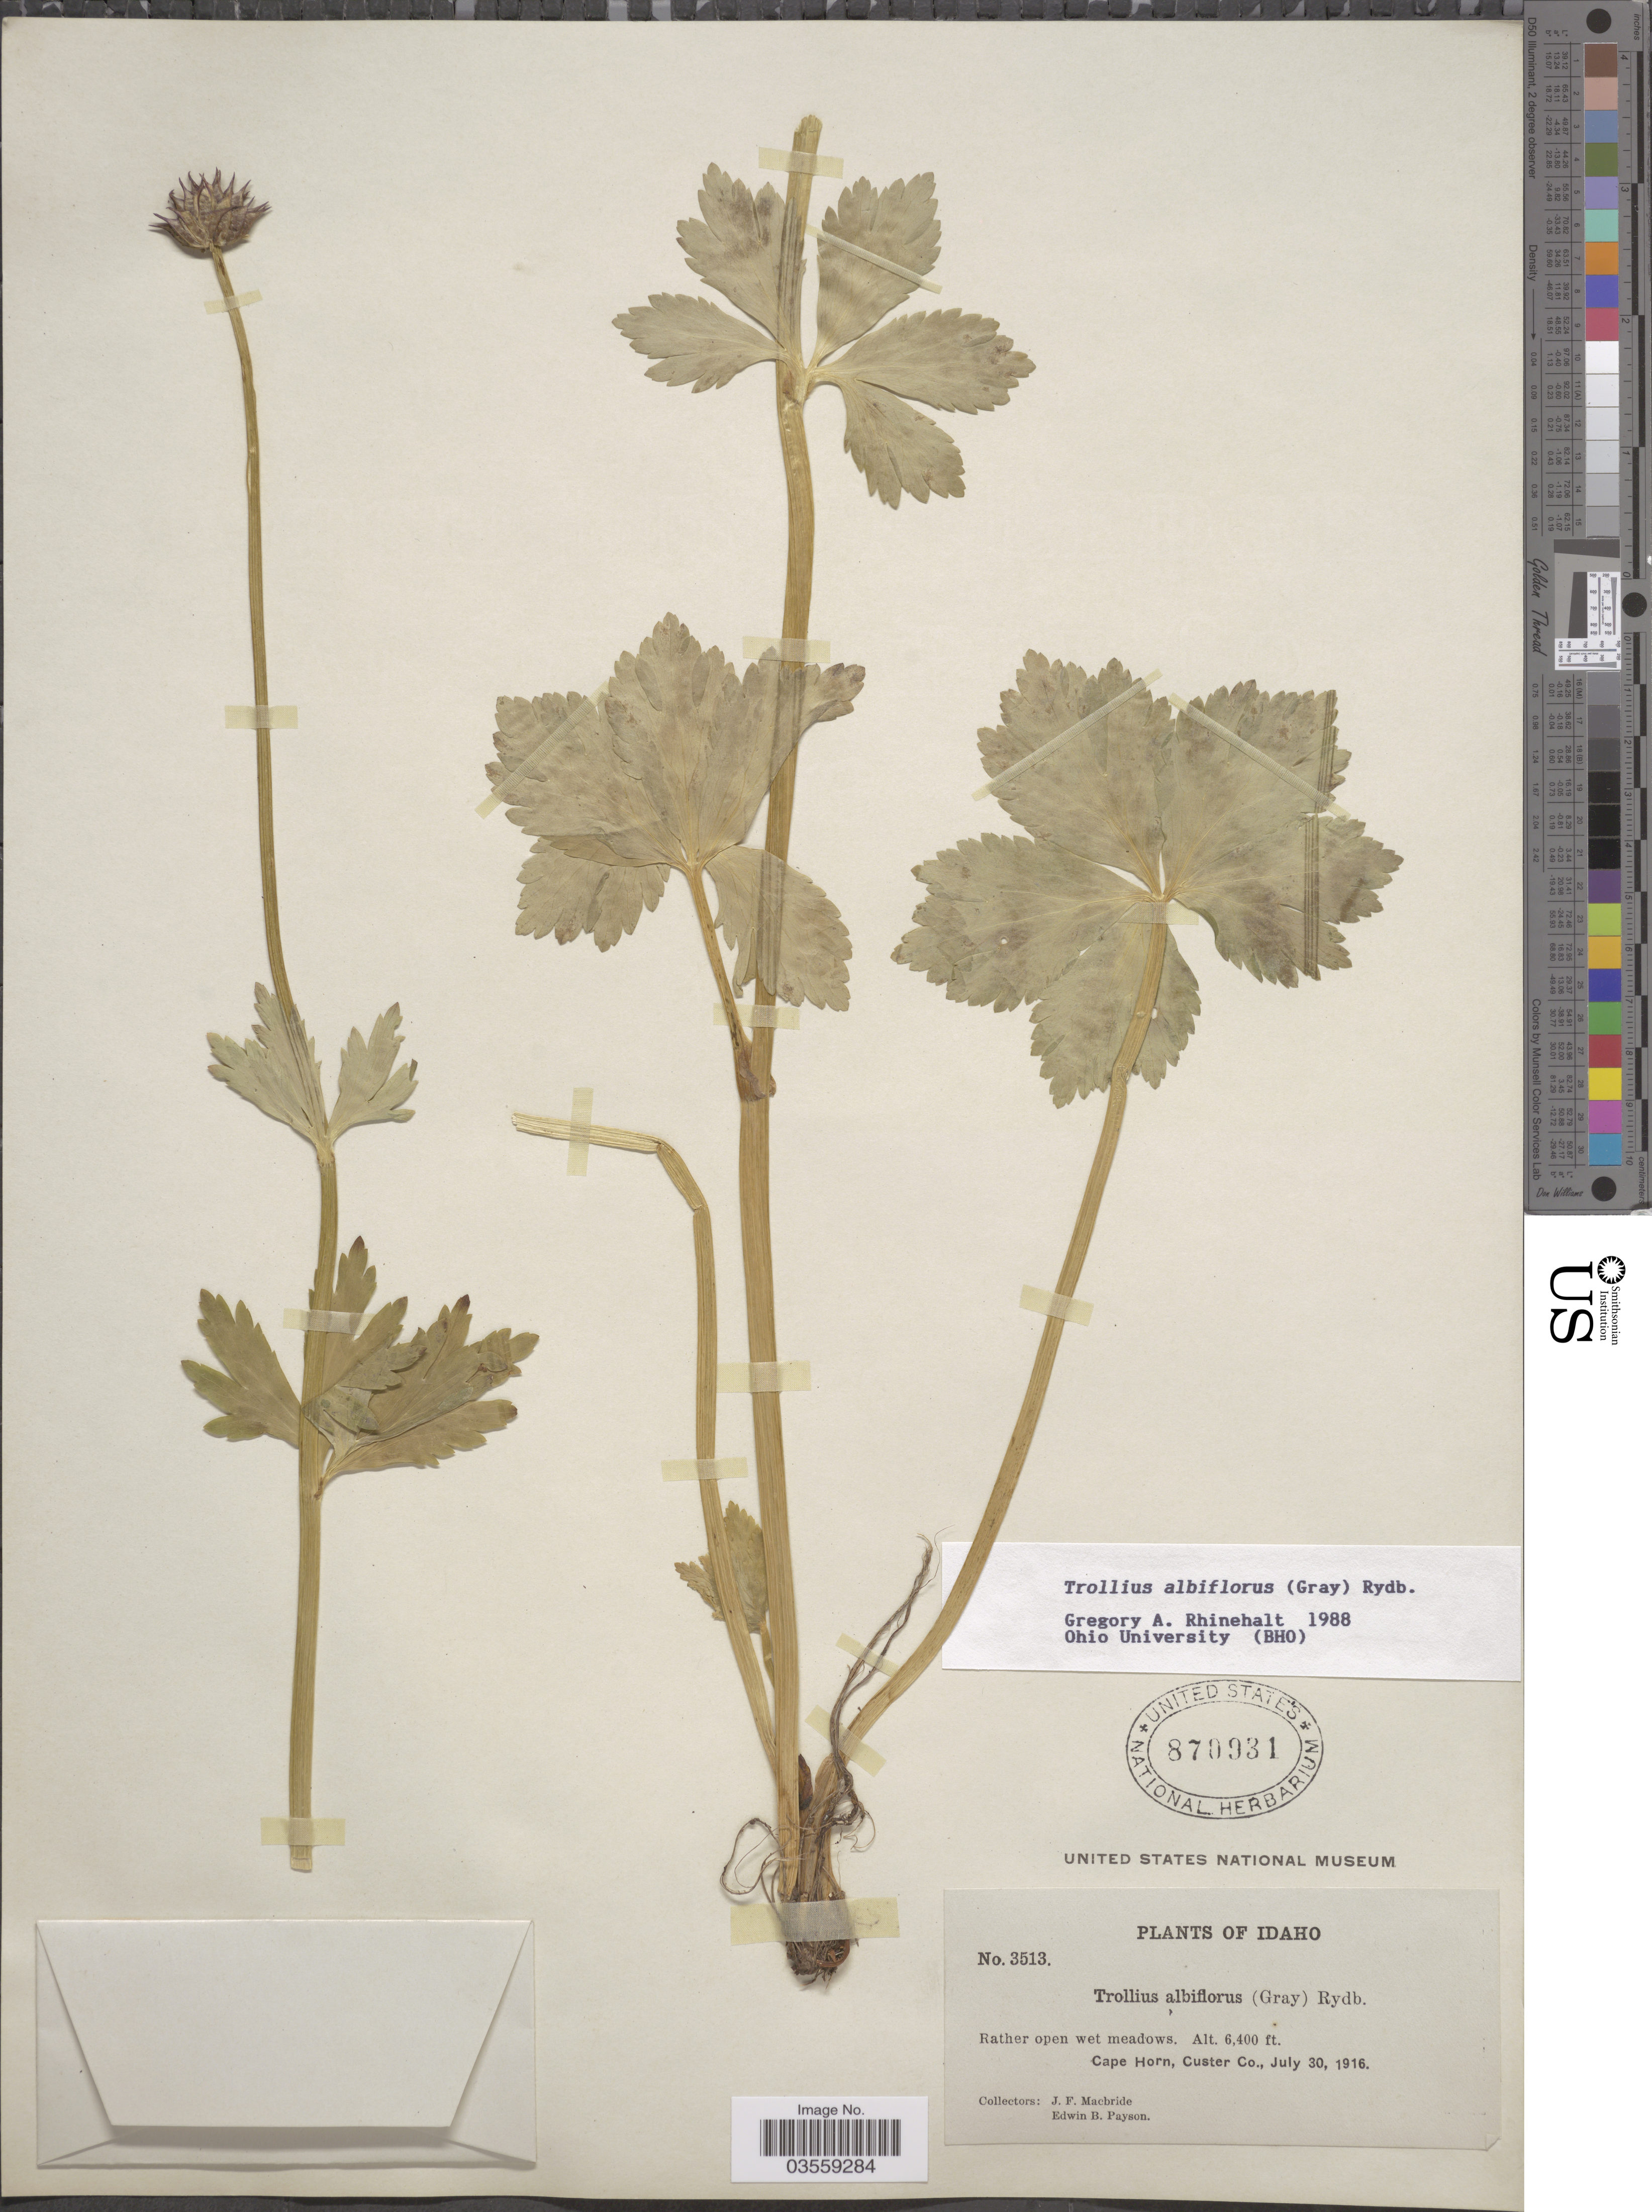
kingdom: Plantae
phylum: Tracheophyta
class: Magnoliopsida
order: Ranunculales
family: Ranunculaceae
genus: Trollius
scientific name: Trollius albiflorus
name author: (A. Gray) Rydb.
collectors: J. F. Macbride & E. B. Payson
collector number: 3513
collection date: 1916-07-30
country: United States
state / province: Idaho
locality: Cape Horn, Custer Co.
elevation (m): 1951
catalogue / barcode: US 870931